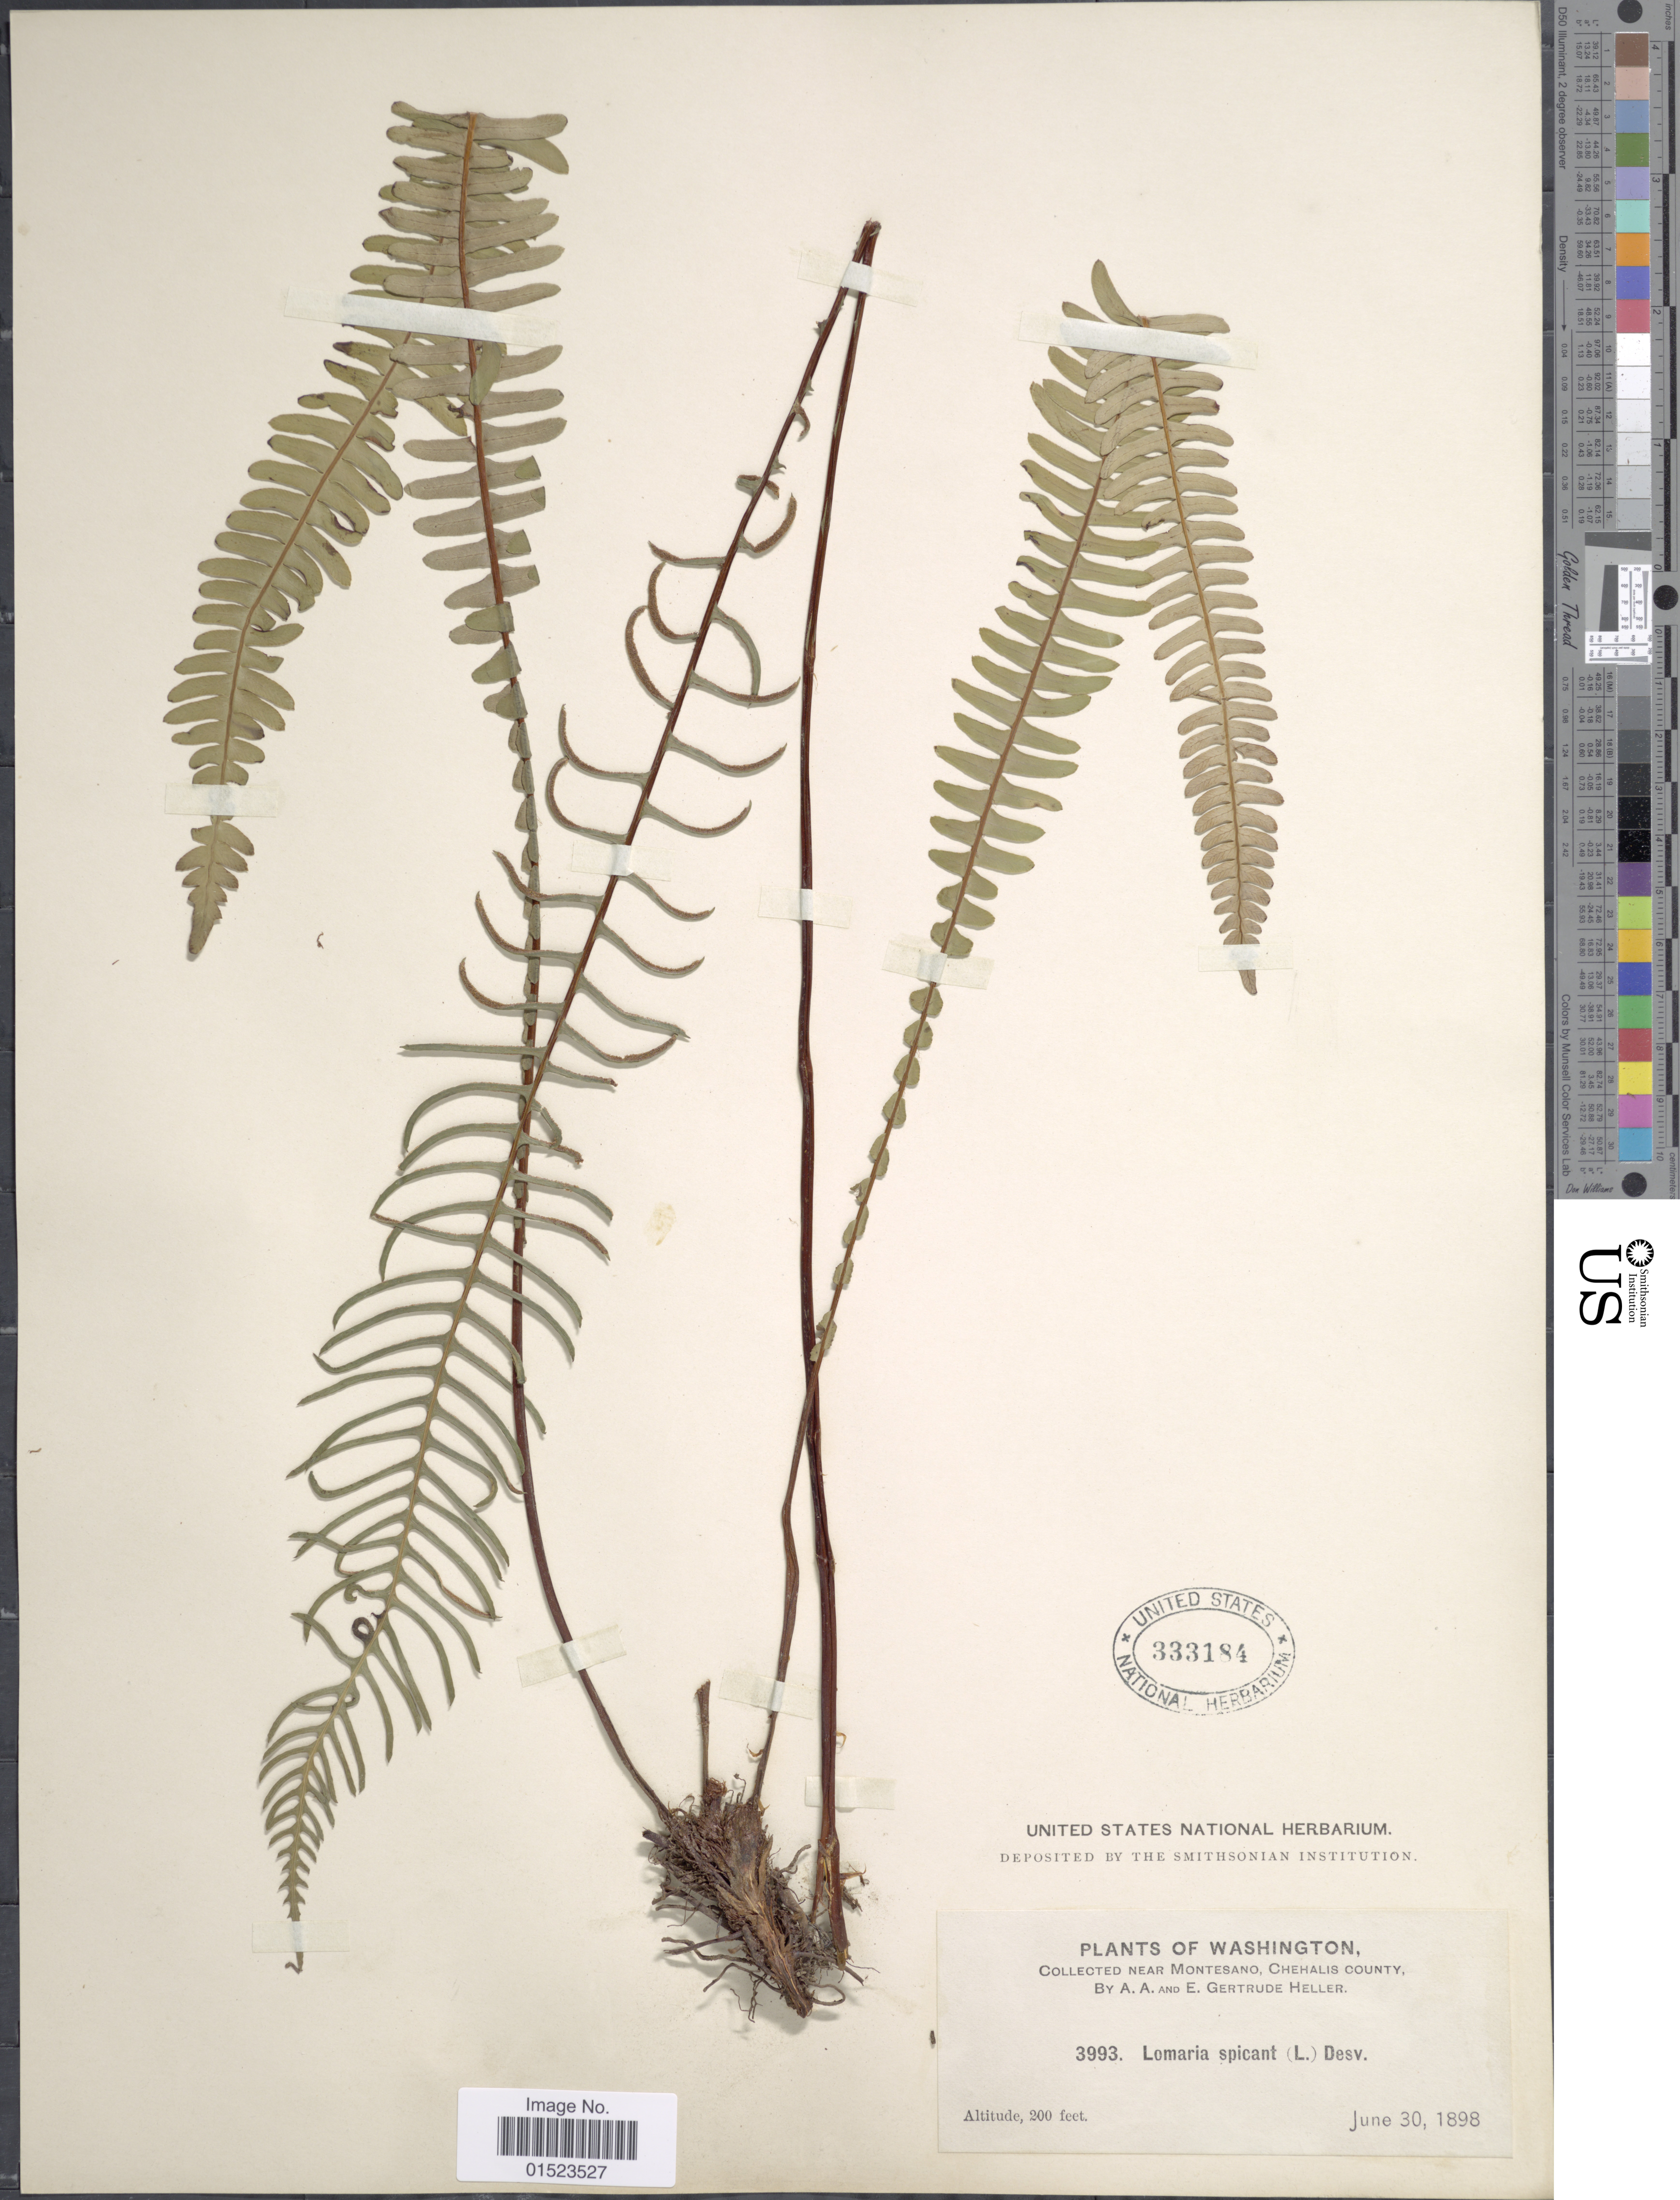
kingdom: Plantae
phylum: Tracheophyta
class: Polypodiopsida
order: Polypodiales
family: Blechnaceae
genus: Blechnum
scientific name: Blechnum spicant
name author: (L.) Sm.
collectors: A. A. Heller & E. G. Heller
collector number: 3993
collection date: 1898-06-30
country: United States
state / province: Washington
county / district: Grays Harbor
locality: Near Montesano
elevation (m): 61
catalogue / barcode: US 333184